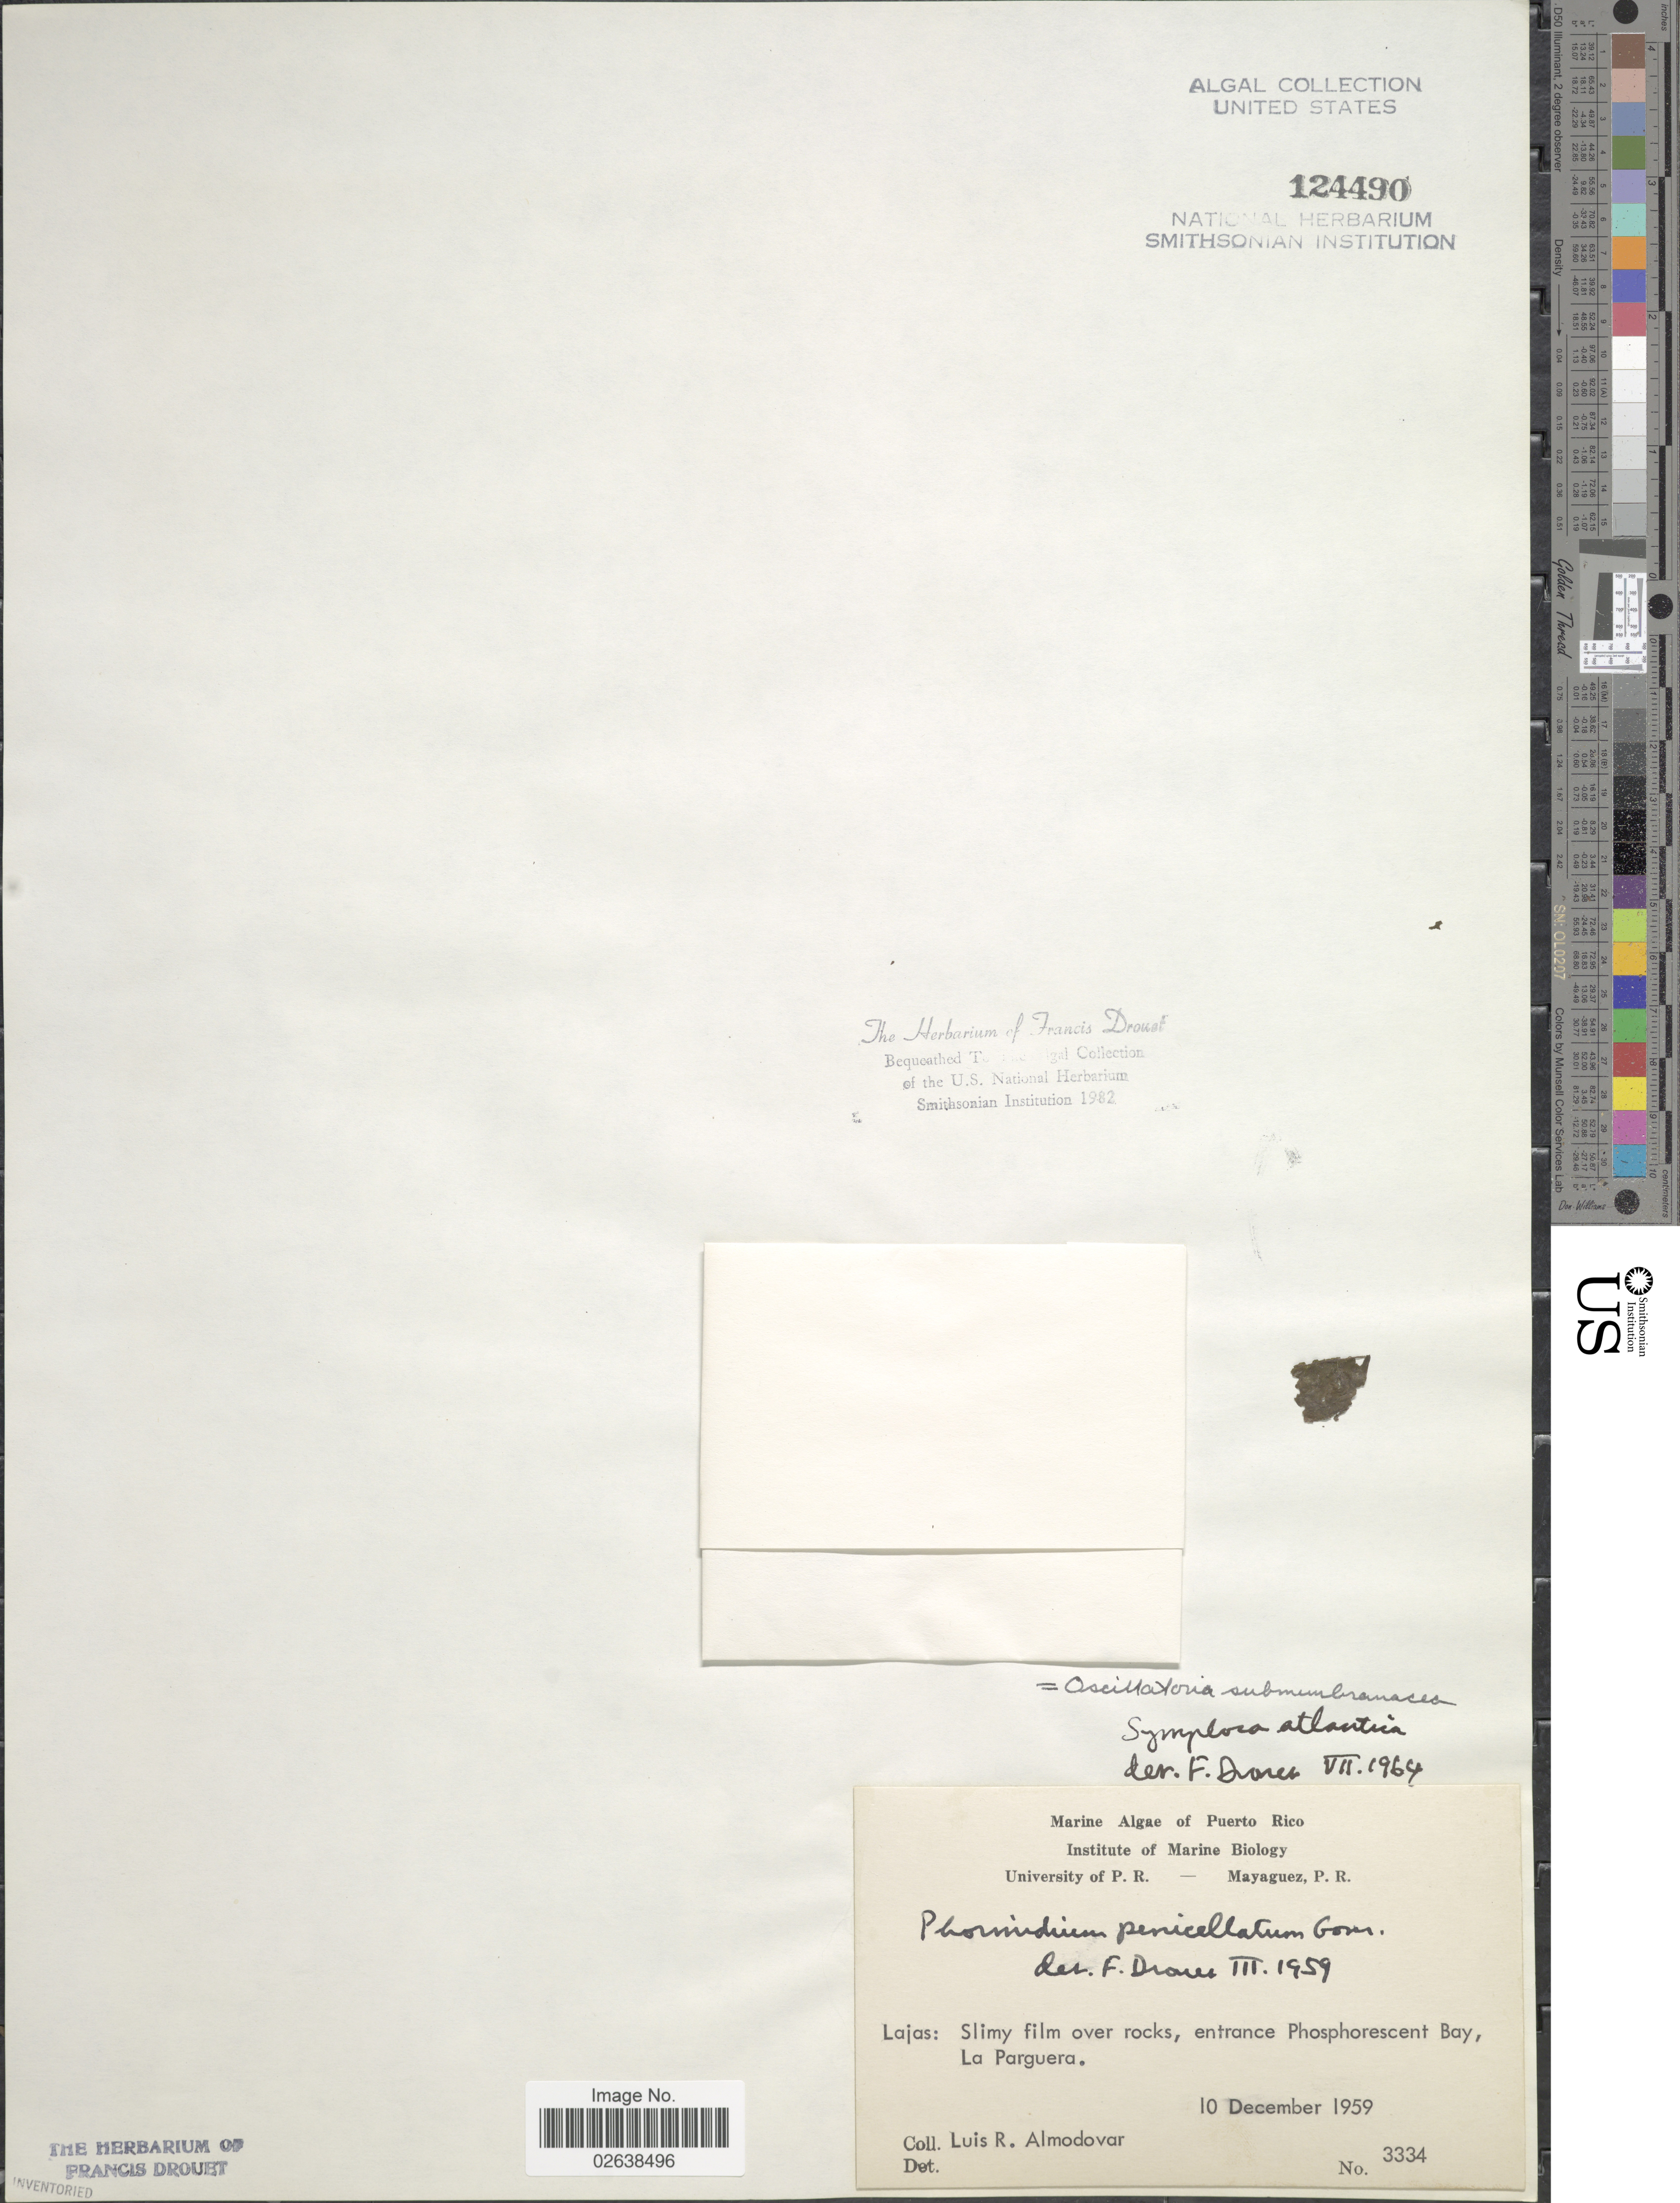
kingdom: Bacteria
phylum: Cyanobacteria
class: Cyanobacteriia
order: Cyanobacteriales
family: Oscillatoriaceae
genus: Oscillatoria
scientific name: Oscillatoria submembranacea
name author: Ardiss. & Strafforello ex Gomont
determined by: Drouet, F. E.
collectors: L. Almodovar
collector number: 3334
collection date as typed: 10 December 1959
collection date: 1959-12-10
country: Puerto Rico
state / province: Lajas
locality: Phosphorescent bay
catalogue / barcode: US 124490